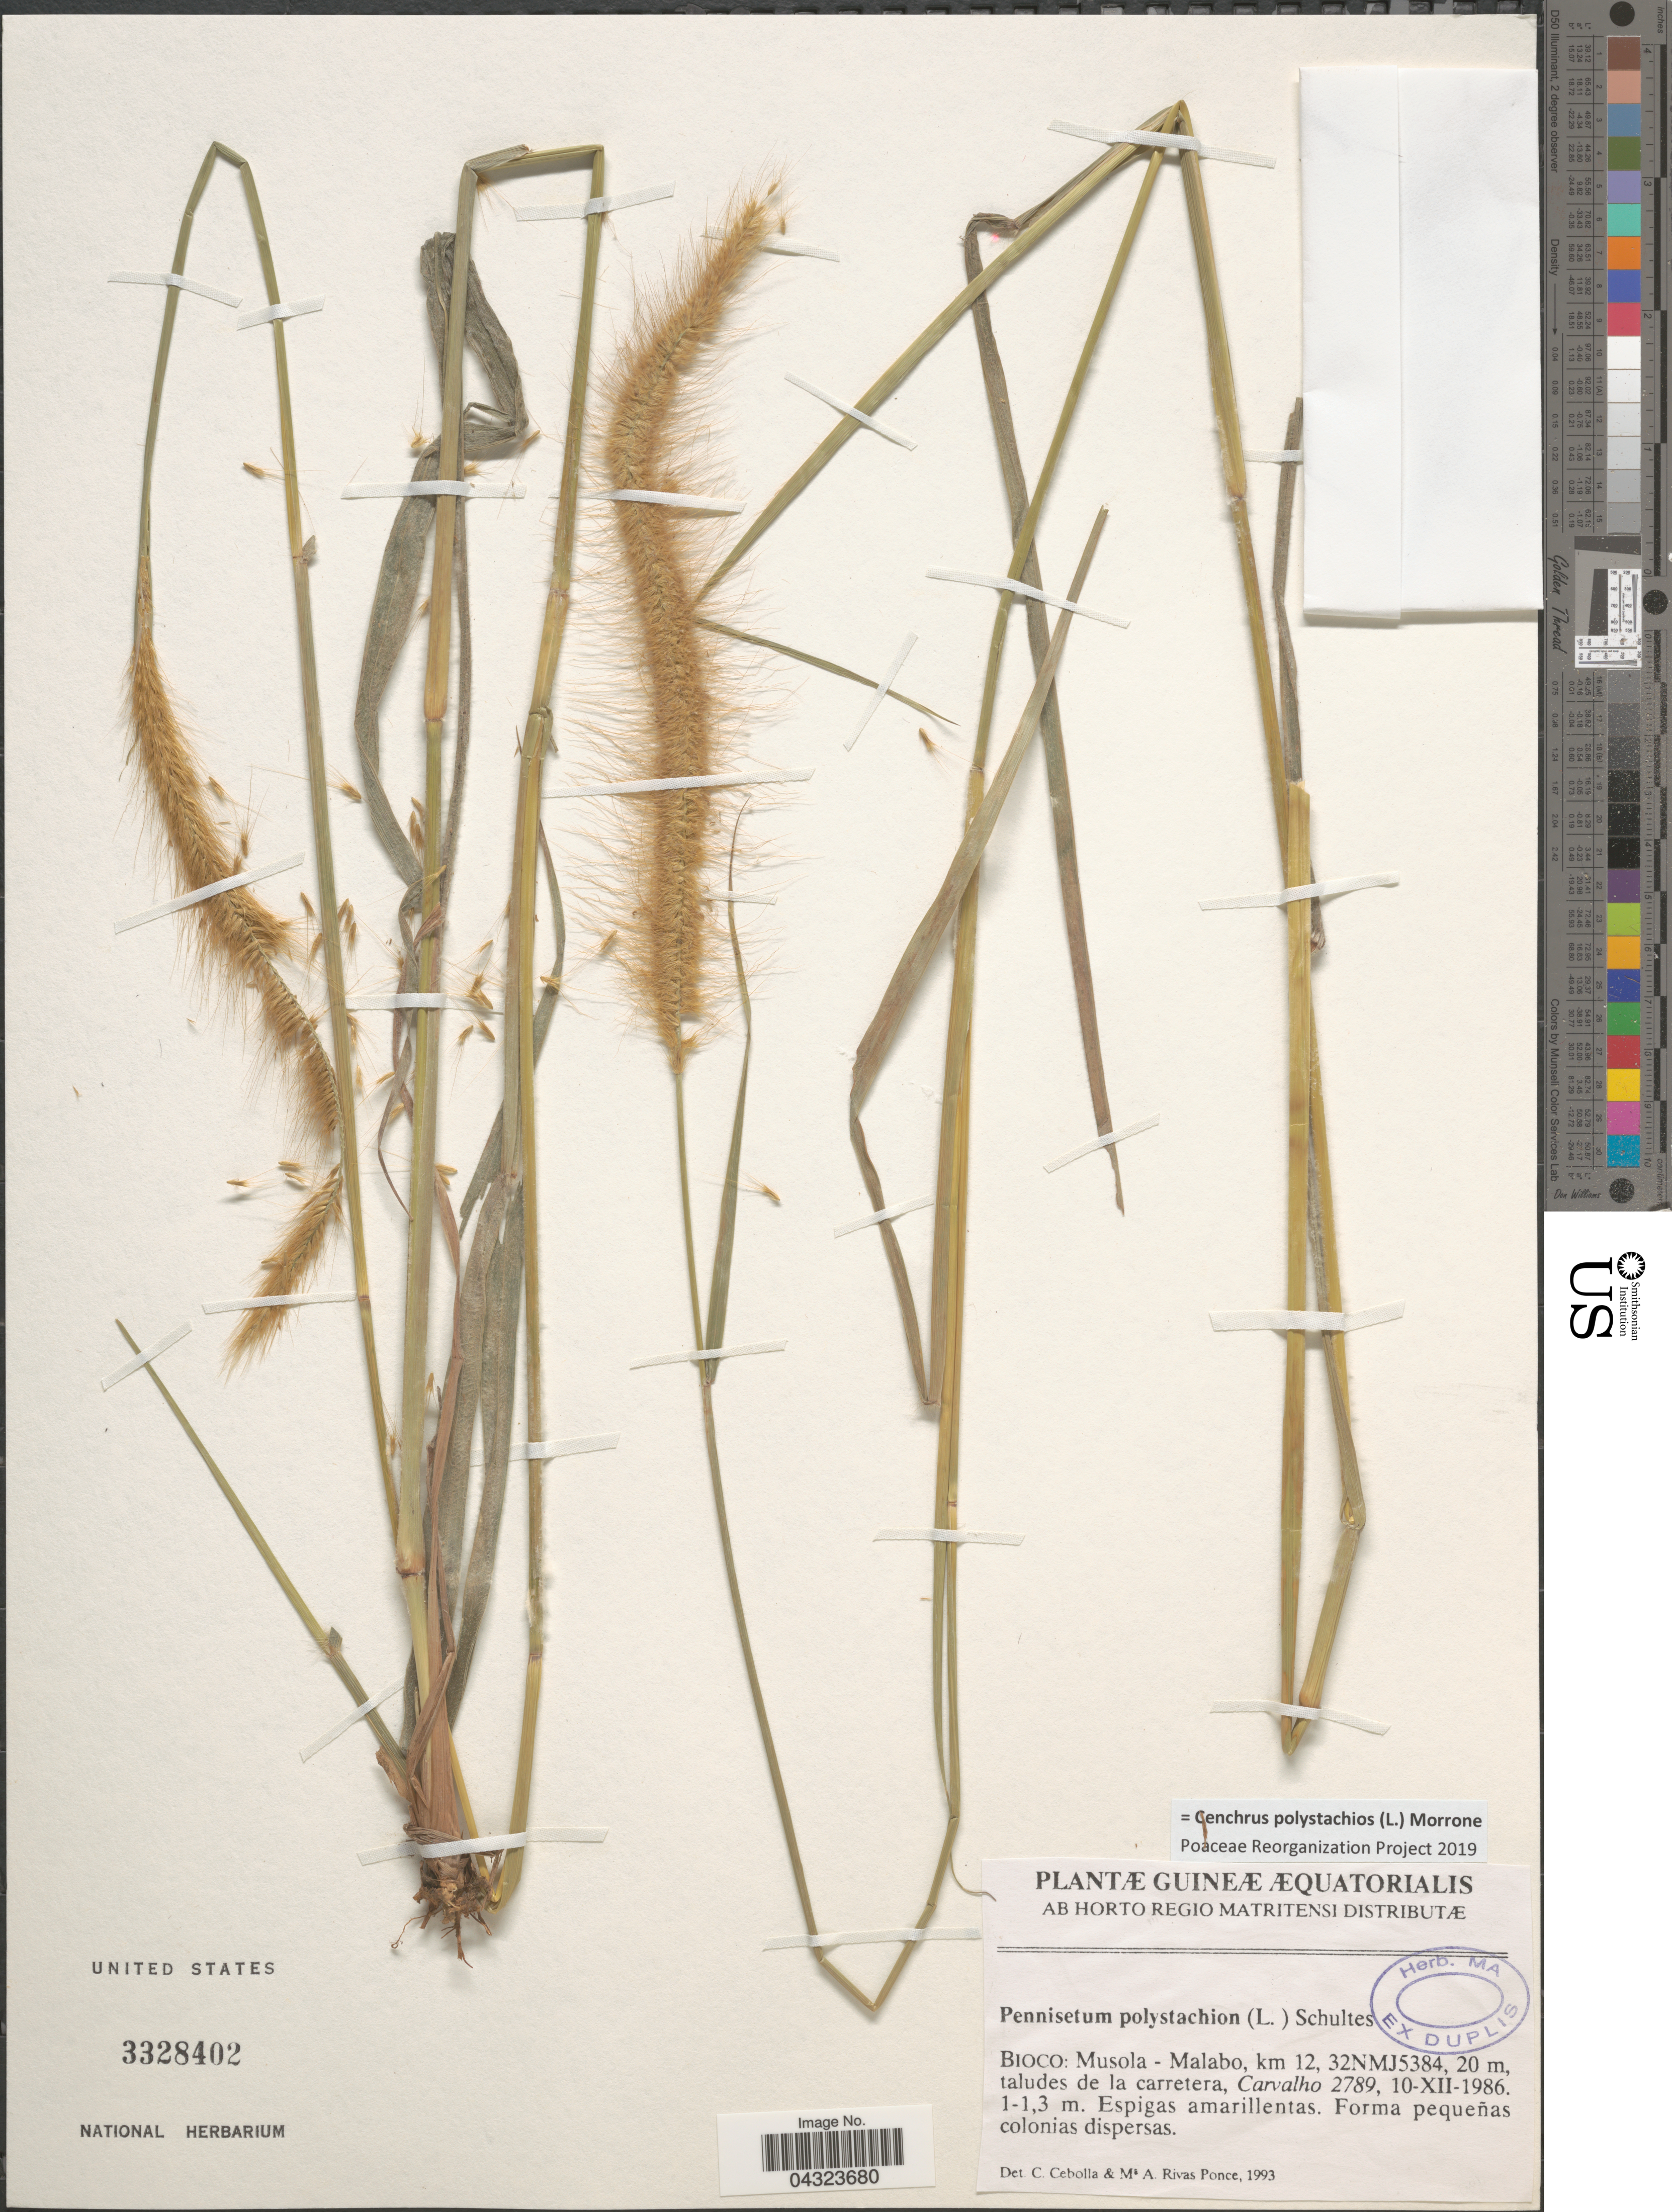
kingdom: Plantae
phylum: Tracheophyta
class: Liliopsida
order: Poales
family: Poaceae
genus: Cenchrus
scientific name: Cenchrus polystachios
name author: (L.) Morrone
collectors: Carvalho, --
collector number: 2789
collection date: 1986-12-10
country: Equatorial Guinea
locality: Guineæ Æquatorialis. Bioco: Musola - Malabo, km 12, 32NMJ5384.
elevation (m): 20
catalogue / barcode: US 3328402